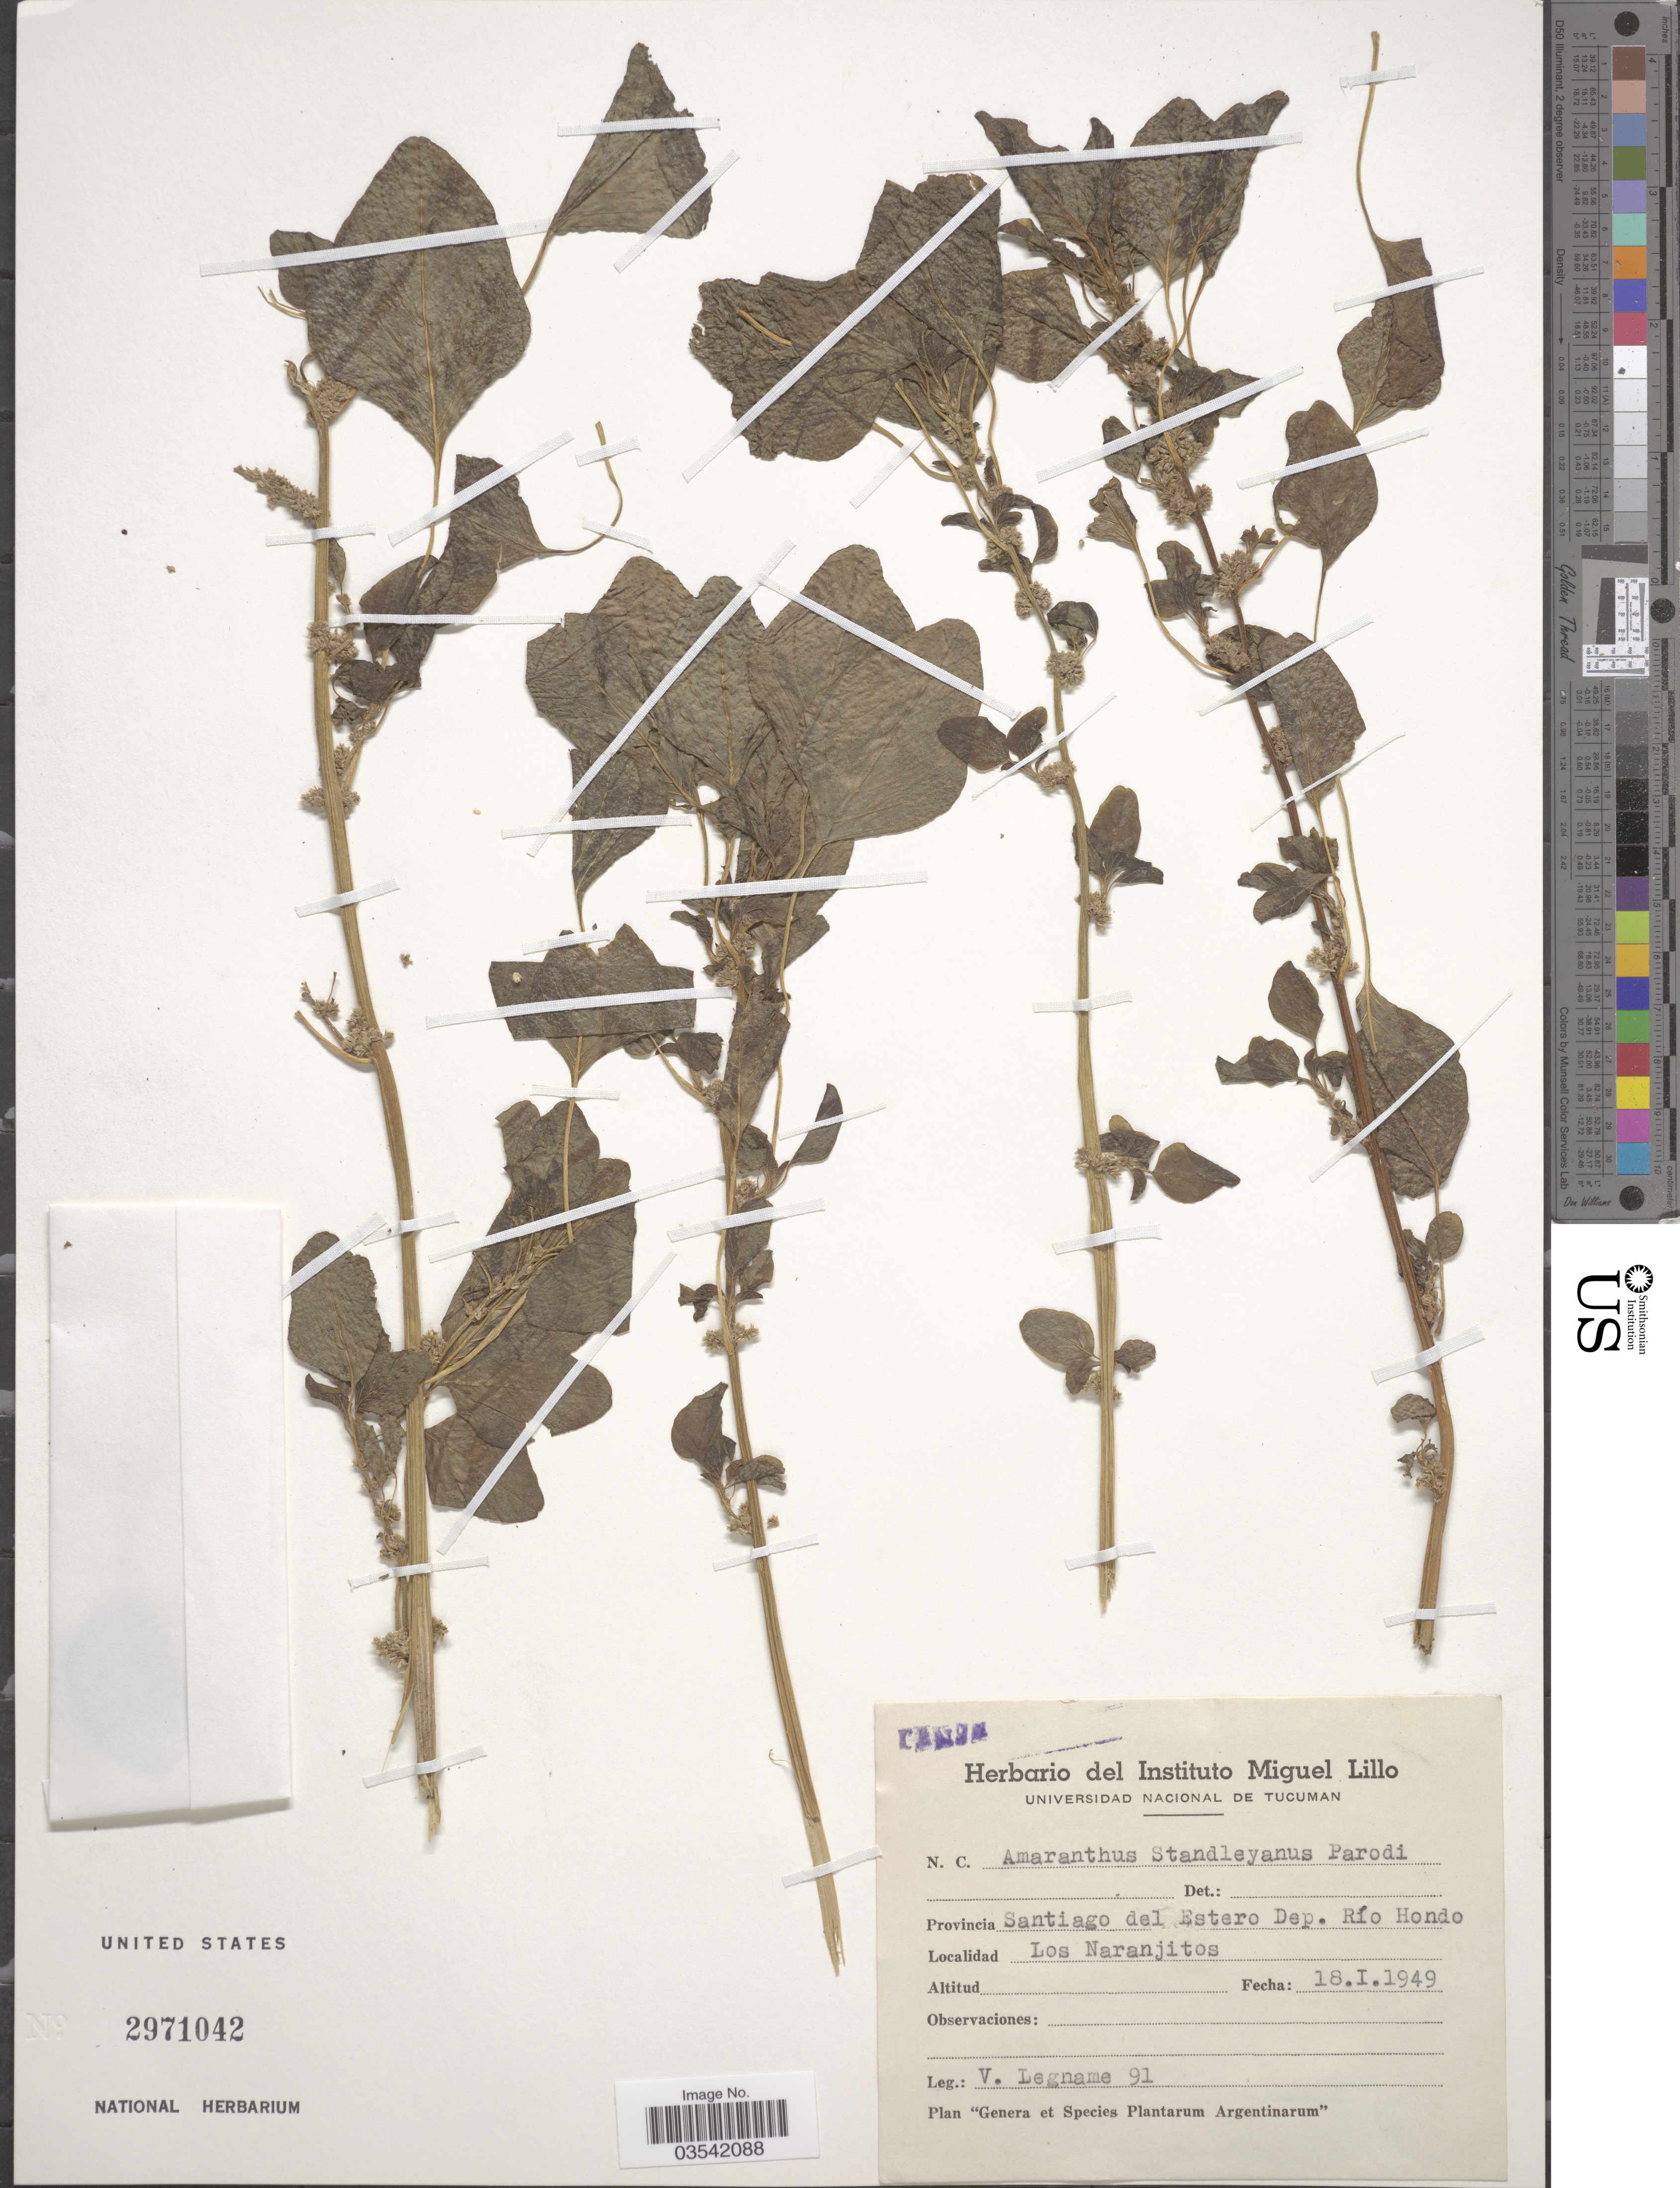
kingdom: Plantae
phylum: Tracheophyta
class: Magnoliopsida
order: Caryophyllales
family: Amaranthaceae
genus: Amaranthus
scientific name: Amaranthus standleyanus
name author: Parodi ex Covas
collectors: V. Legname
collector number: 91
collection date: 1949-01-18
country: Argentina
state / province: Santiago del Estero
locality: Dep. Río Hondo. Los Naranjitos.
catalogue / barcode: US 2971042